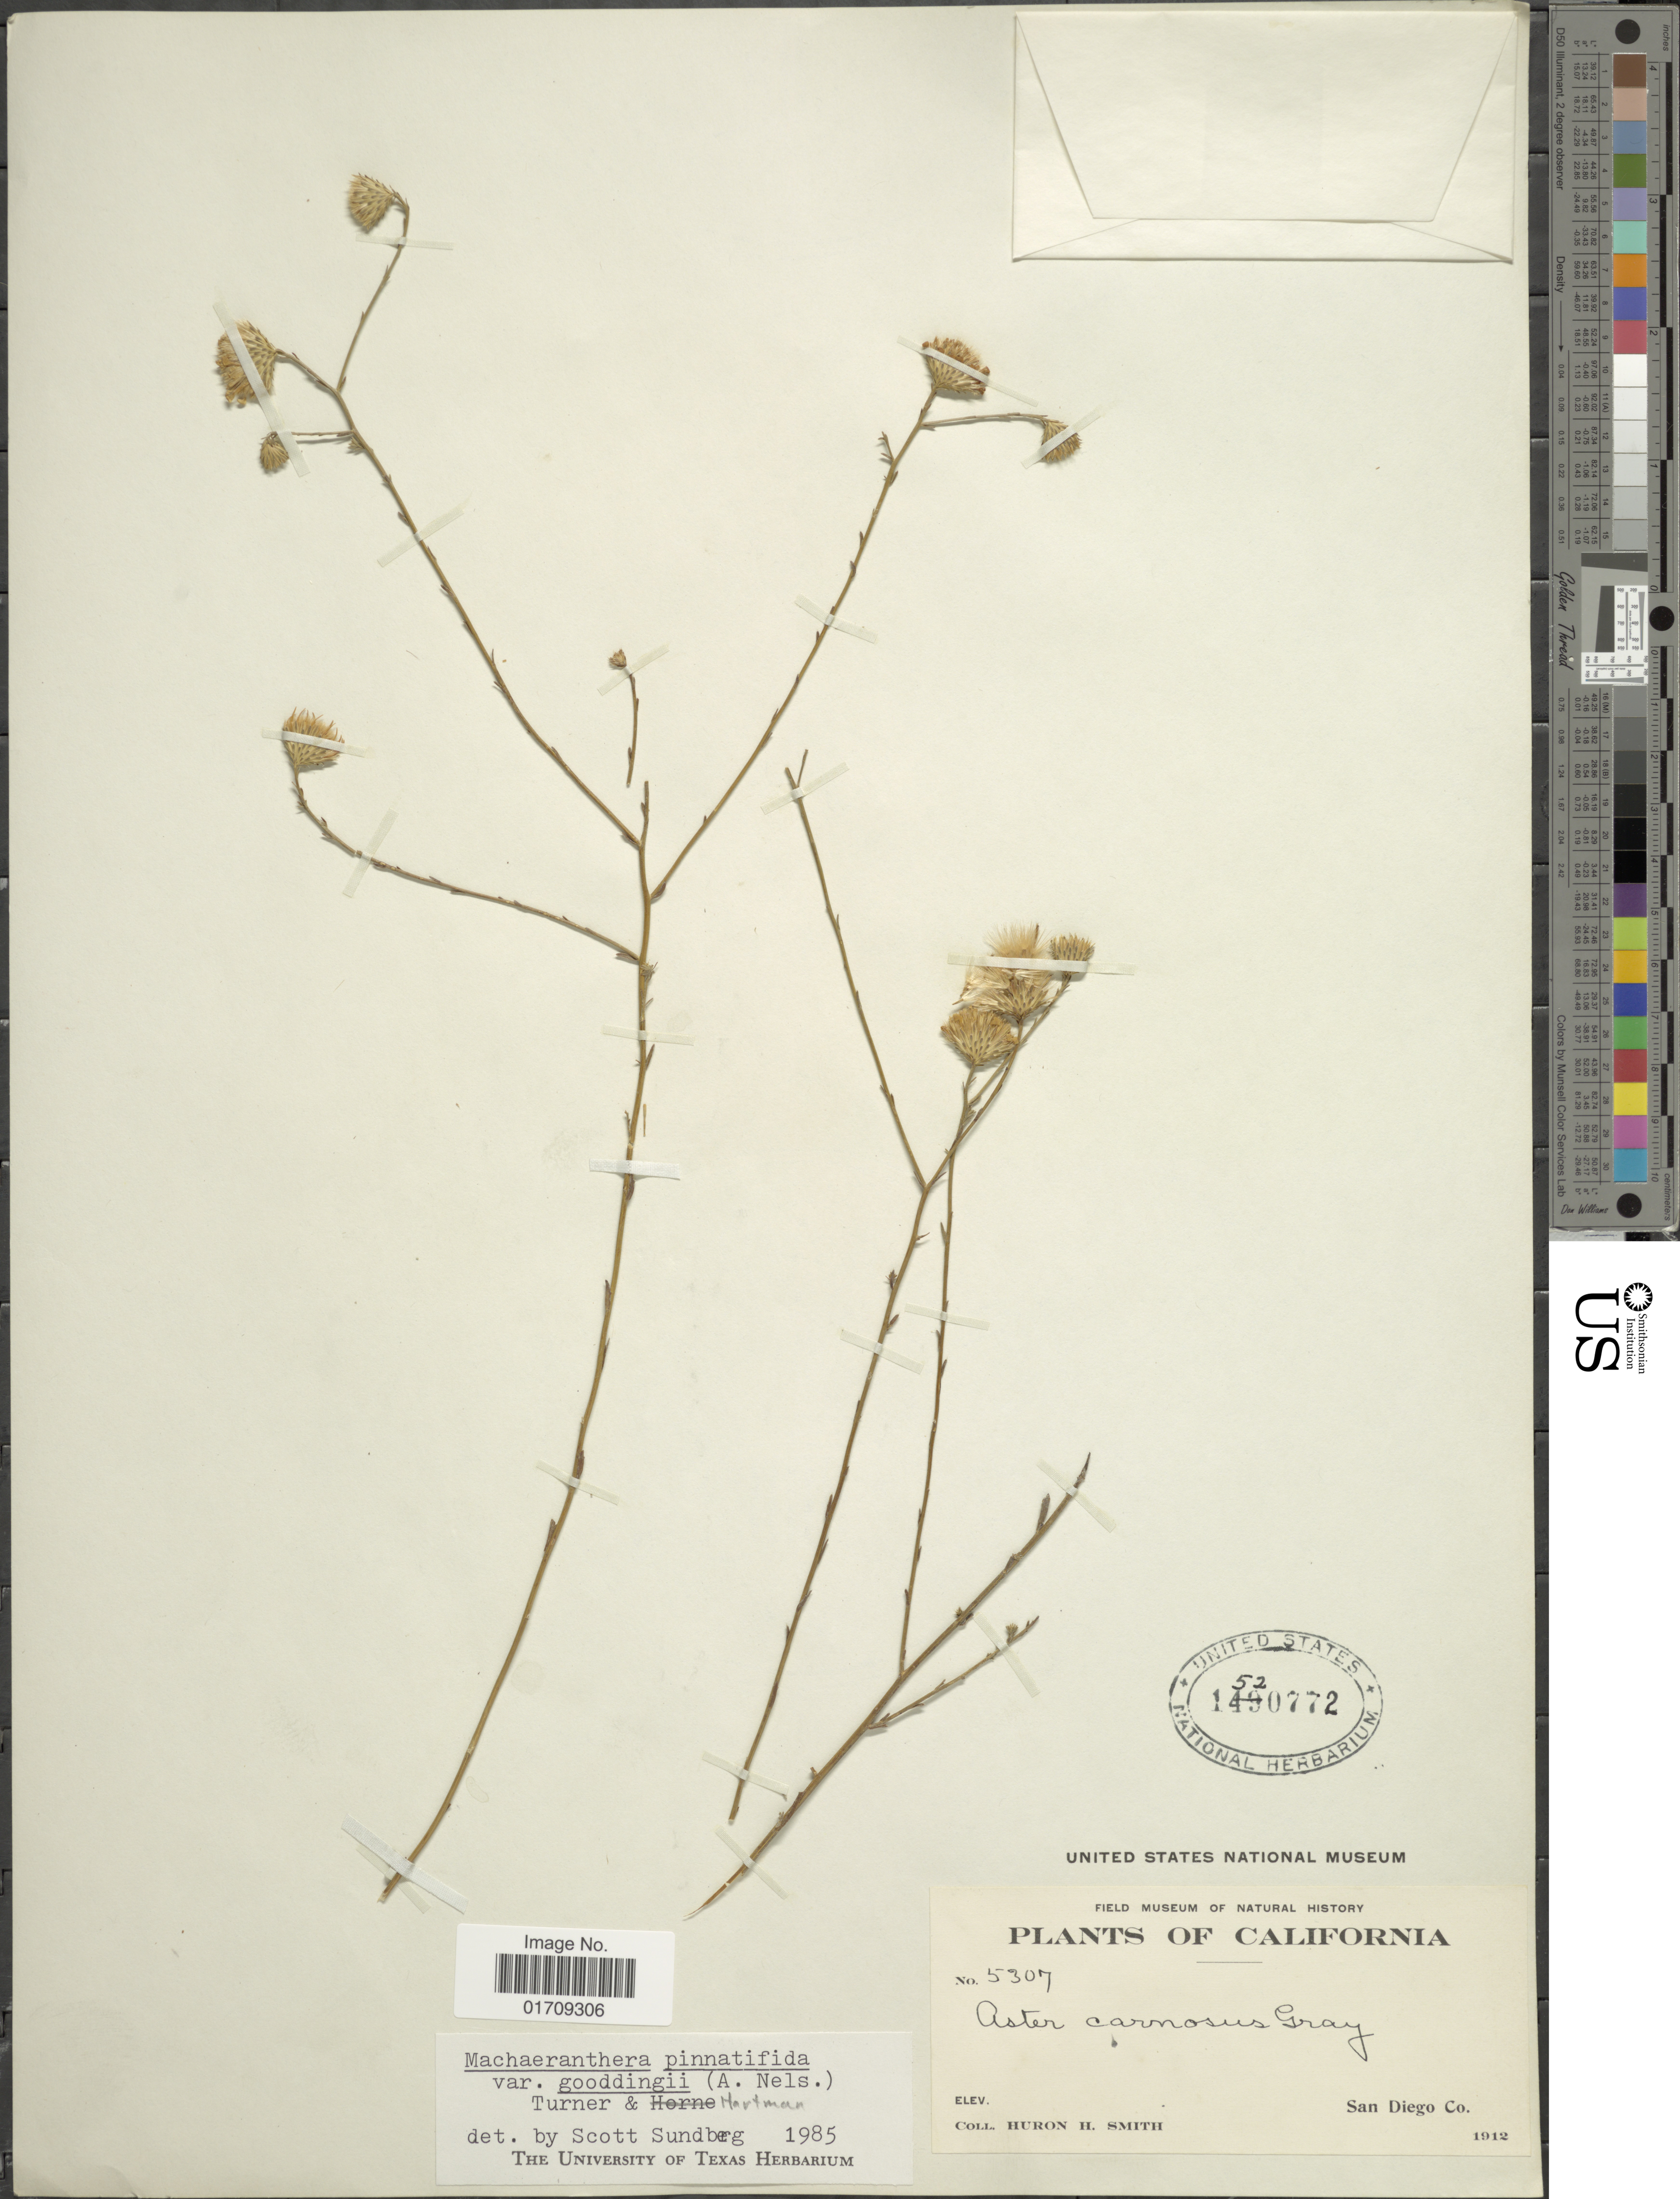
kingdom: Plantae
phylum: Tracheophyta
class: Magnoliopsida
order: Asterales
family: Asteraceae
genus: Machaeranthera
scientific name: Machaeranthera pinnatifida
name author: (Hook.) Shinners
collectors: Huron H. Smith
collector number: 5307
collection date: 1912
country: United States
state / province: California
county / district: San Diego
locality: San Diego Co.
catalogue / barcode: US 1520772